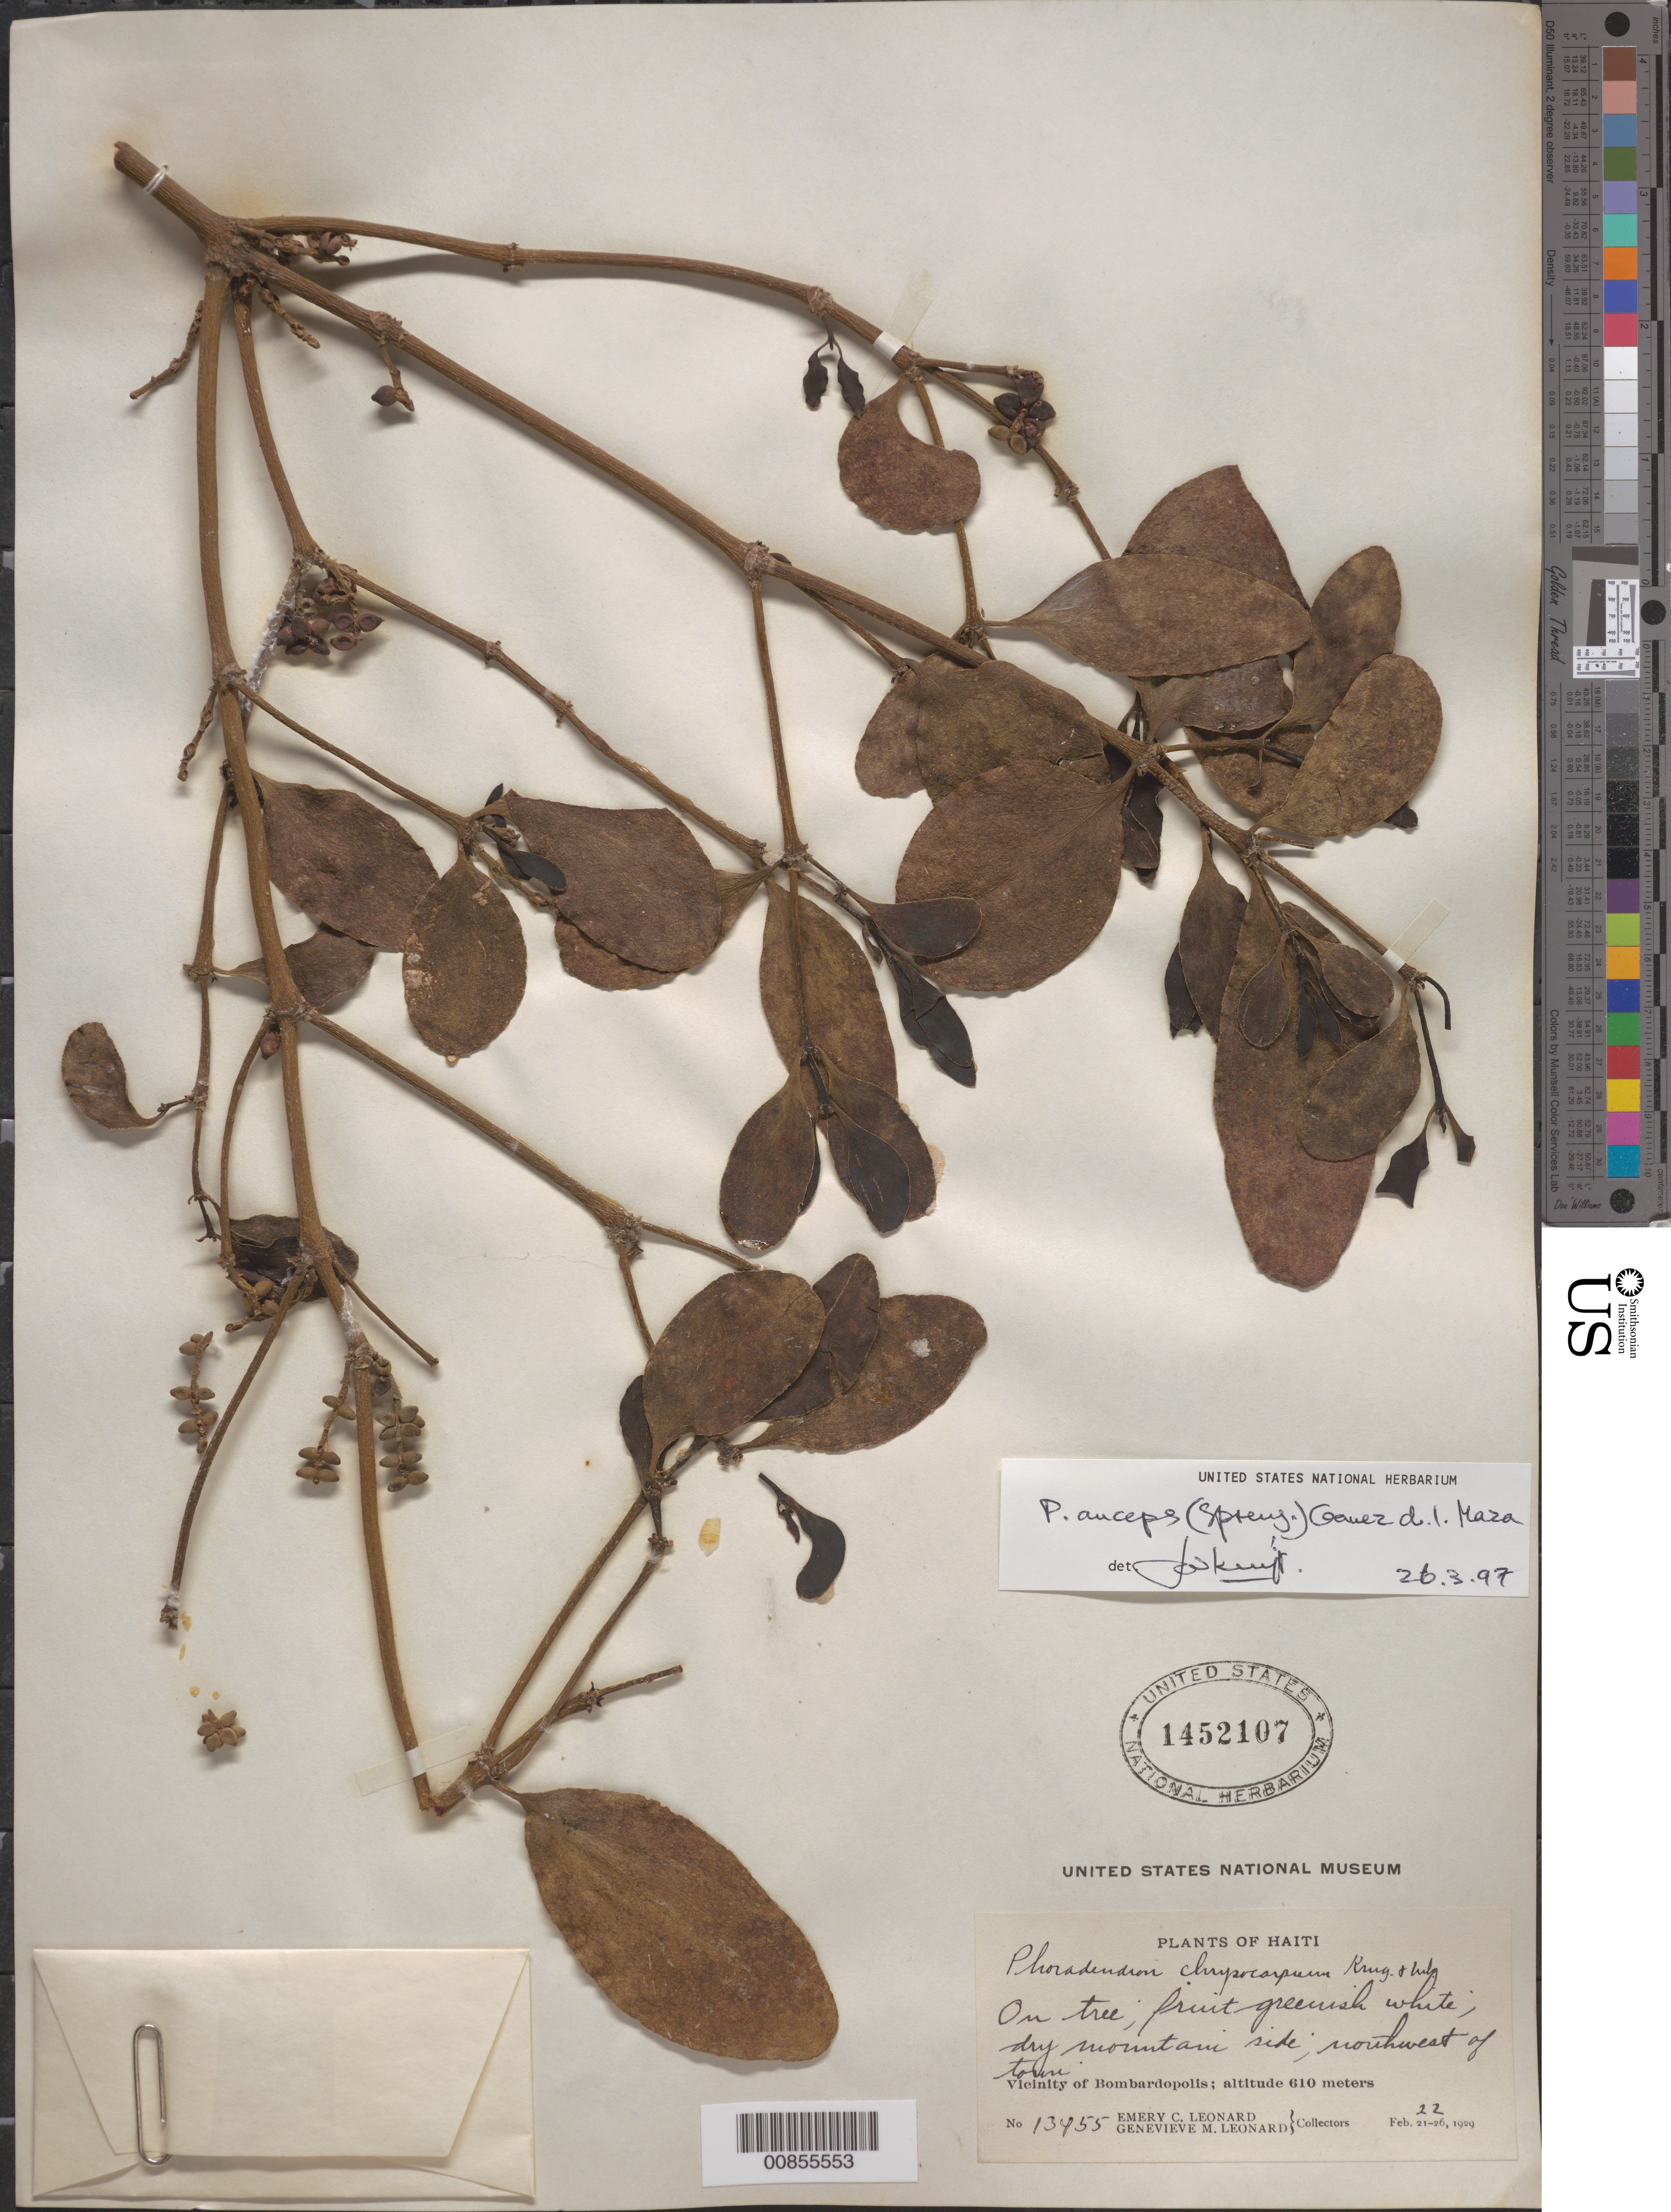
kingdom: Plantae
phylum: Tracheophyta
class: Magnoliopsida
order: Santalales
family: Viscaceae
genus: Phoradendron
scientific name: Phoradendron anceps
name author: (Spreng.) M. Gómez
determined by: Kuijt, Job, (CANADA)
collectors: E. C. Leonard & G. M. Leonard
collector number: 13455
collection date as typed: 22 Feb 1929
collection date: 1929-02-22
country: Haiti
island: Hispaniola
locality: Vicinity of Bombardopolis. Northwest of town.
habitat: On tree. Dry mountain side.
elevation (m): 610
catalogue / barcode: US 1452107